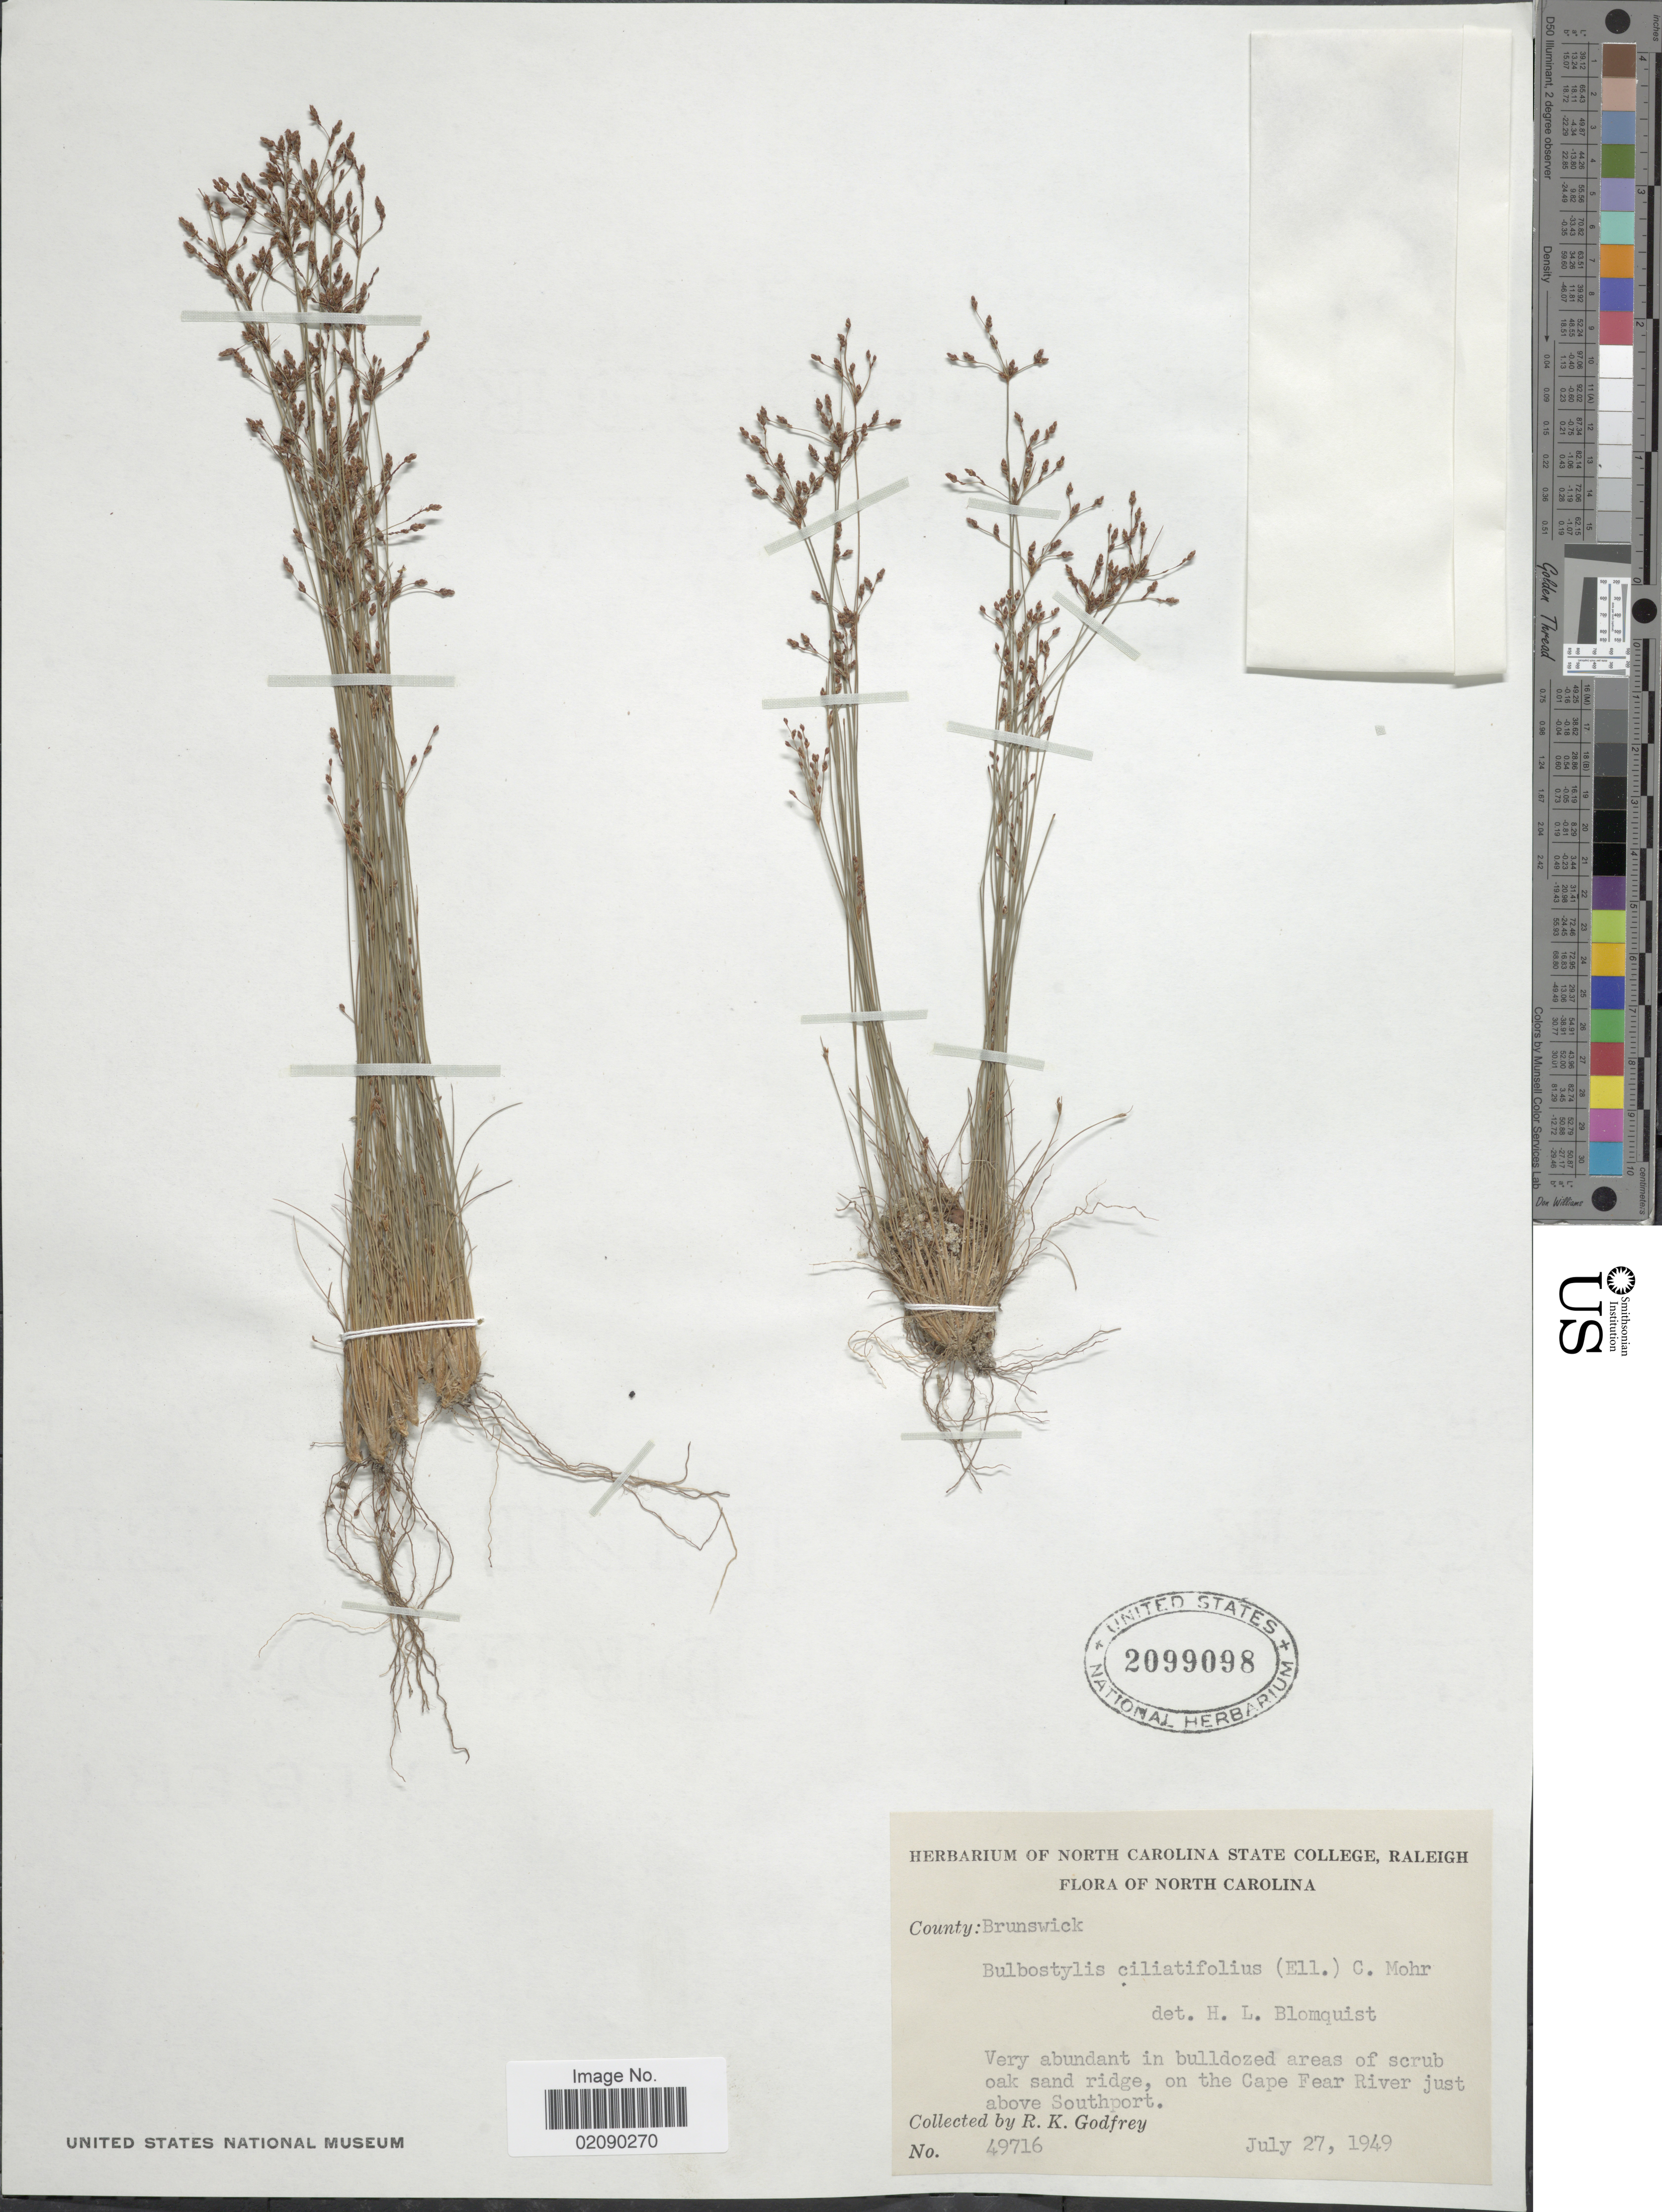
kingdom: Plantae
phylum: Tracheophyta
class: Liliopsida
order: Poales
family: Cyperaceae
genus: Bulbostylis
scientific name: Bulbostylis ciliatifolia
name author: (Elliott) Fernald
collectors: R. K. Godfrey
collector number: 49716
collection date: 1949-07-27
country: United States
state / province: North Carolina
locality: County: Brunswick. on the Cape Fear River just above Southport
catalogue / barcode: US 2099098